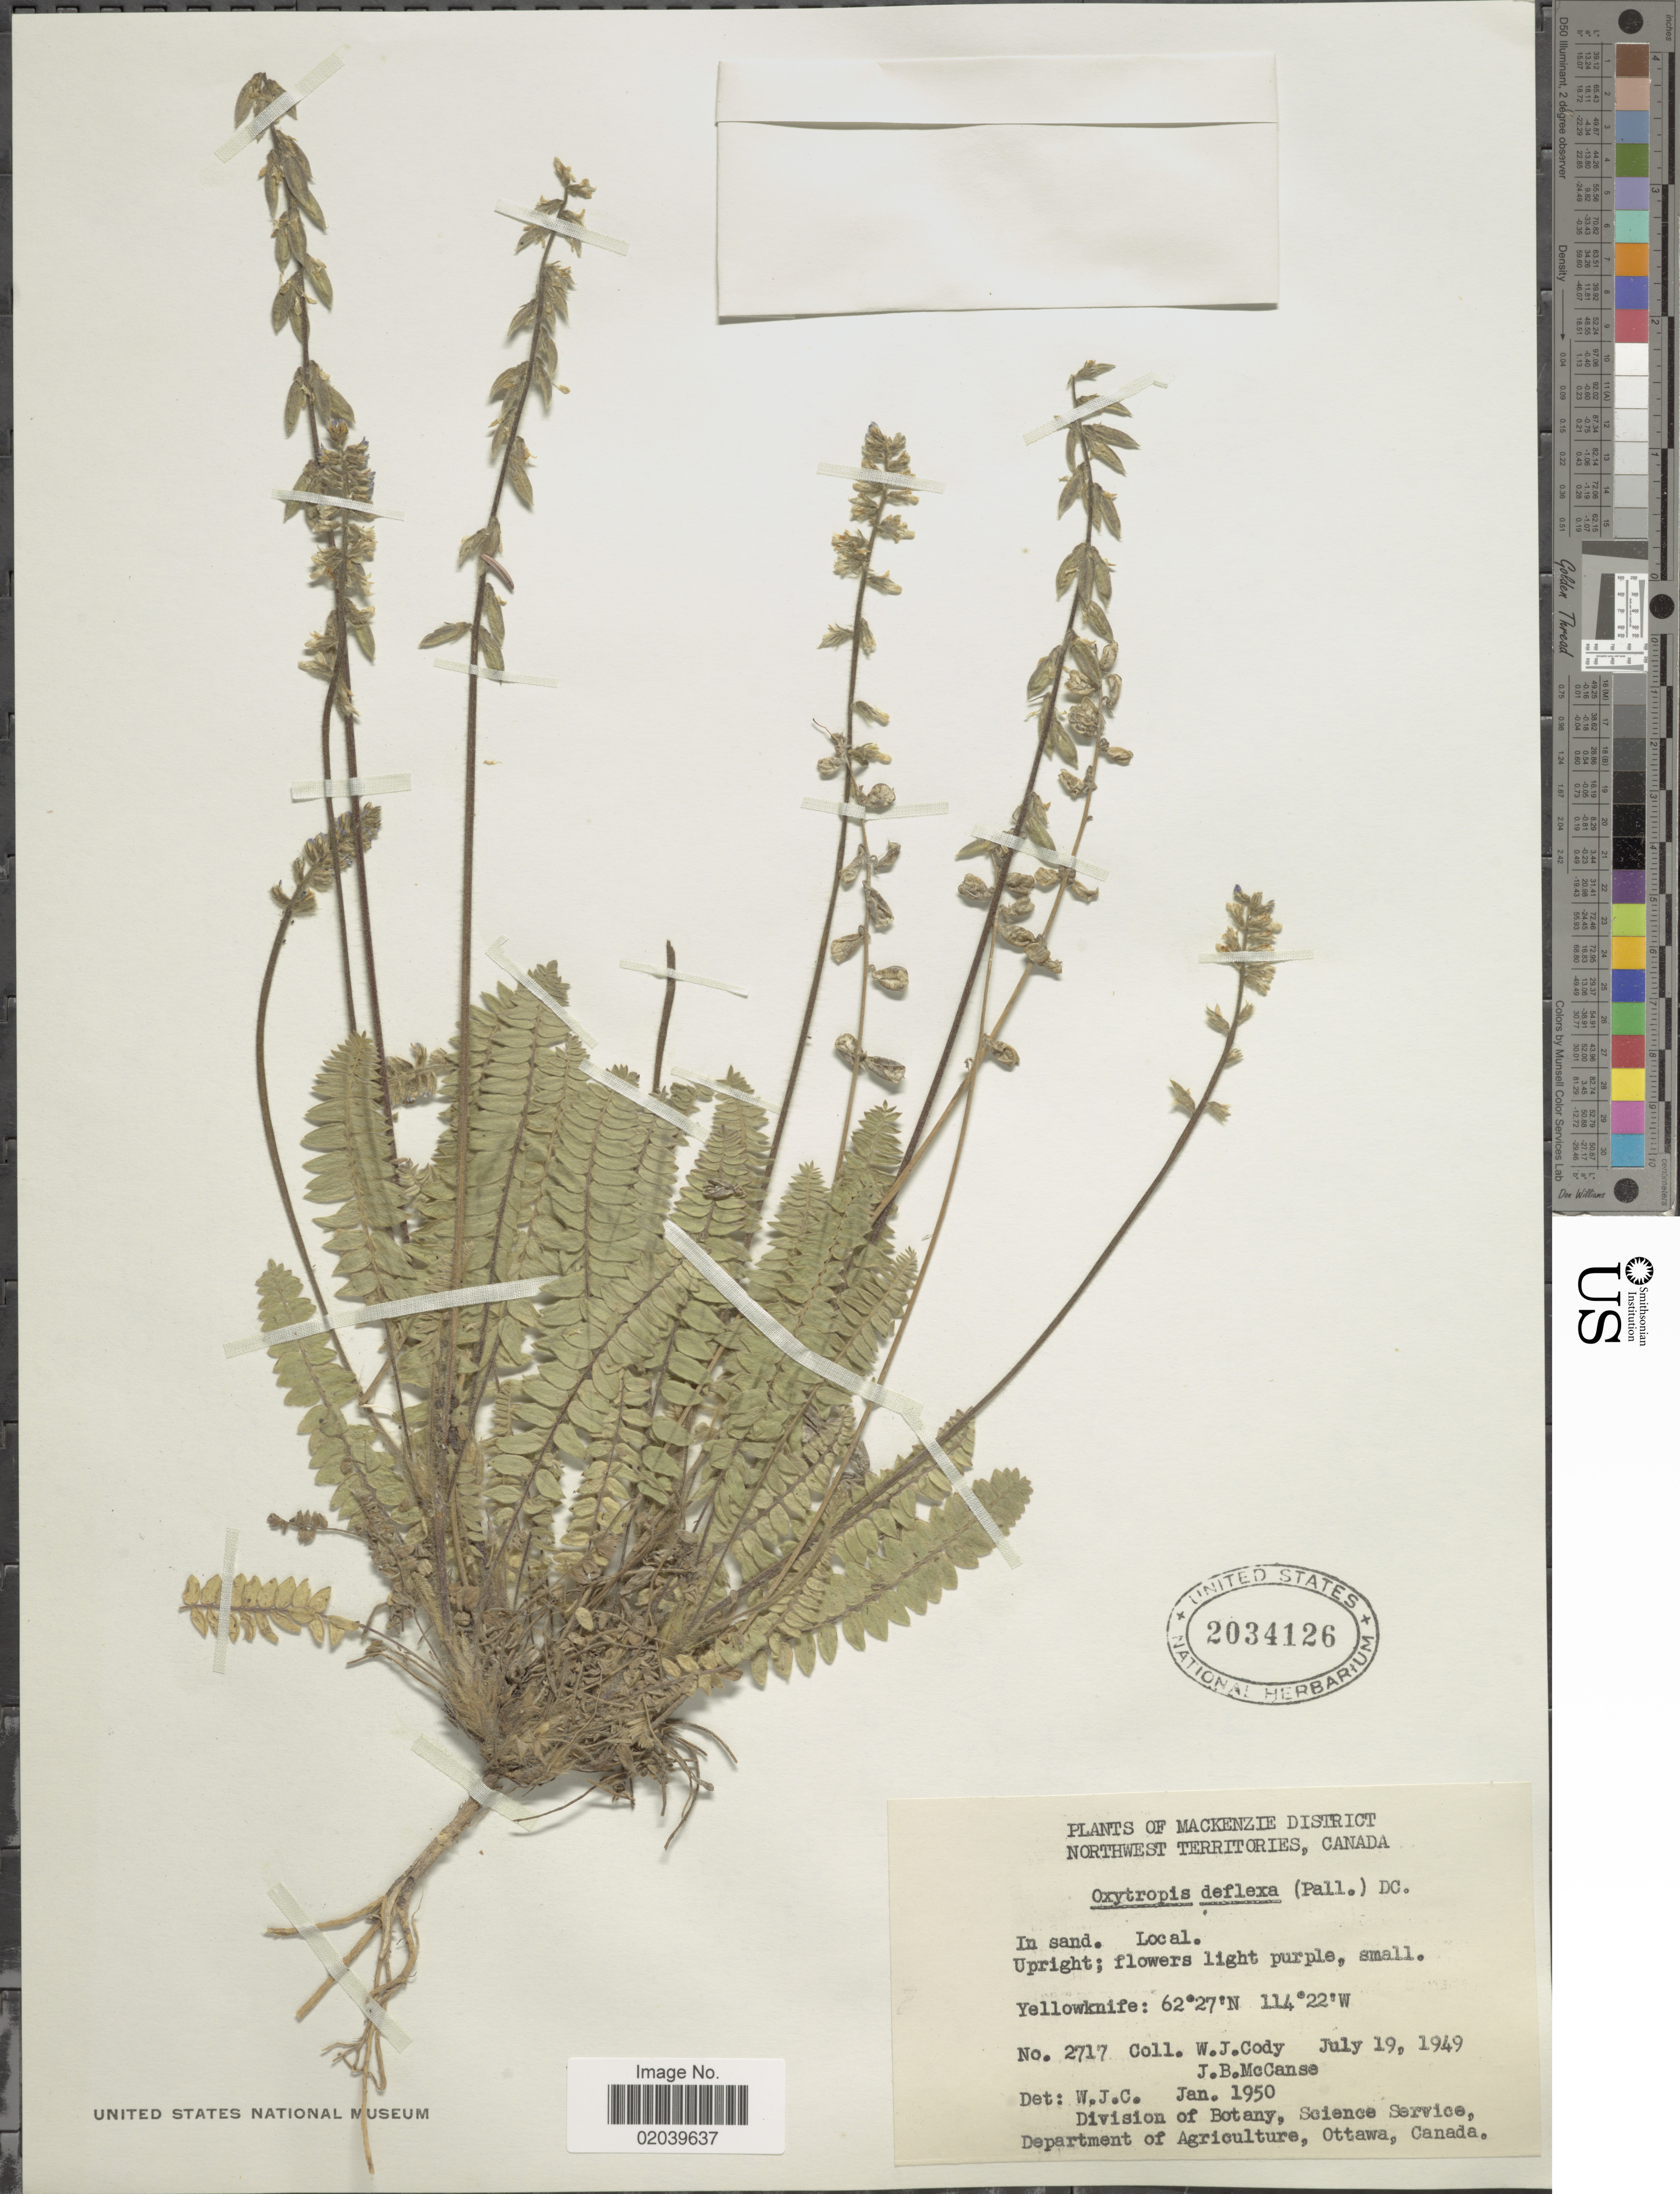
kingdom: Plantae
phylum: Tracheophyta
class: Magnoliopsida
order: Fabales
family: Fabaceae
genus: Oxytropis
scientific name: Oxytropis deflexa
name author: (Pall.) DC.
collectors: W. Cody & J. McCanse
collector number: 2717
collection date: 1949-07-19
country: Canada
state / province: Northwest Territories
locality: Mackenzie District, Northwest Territories, Canada, Yellowknife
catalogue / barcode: US 2034126